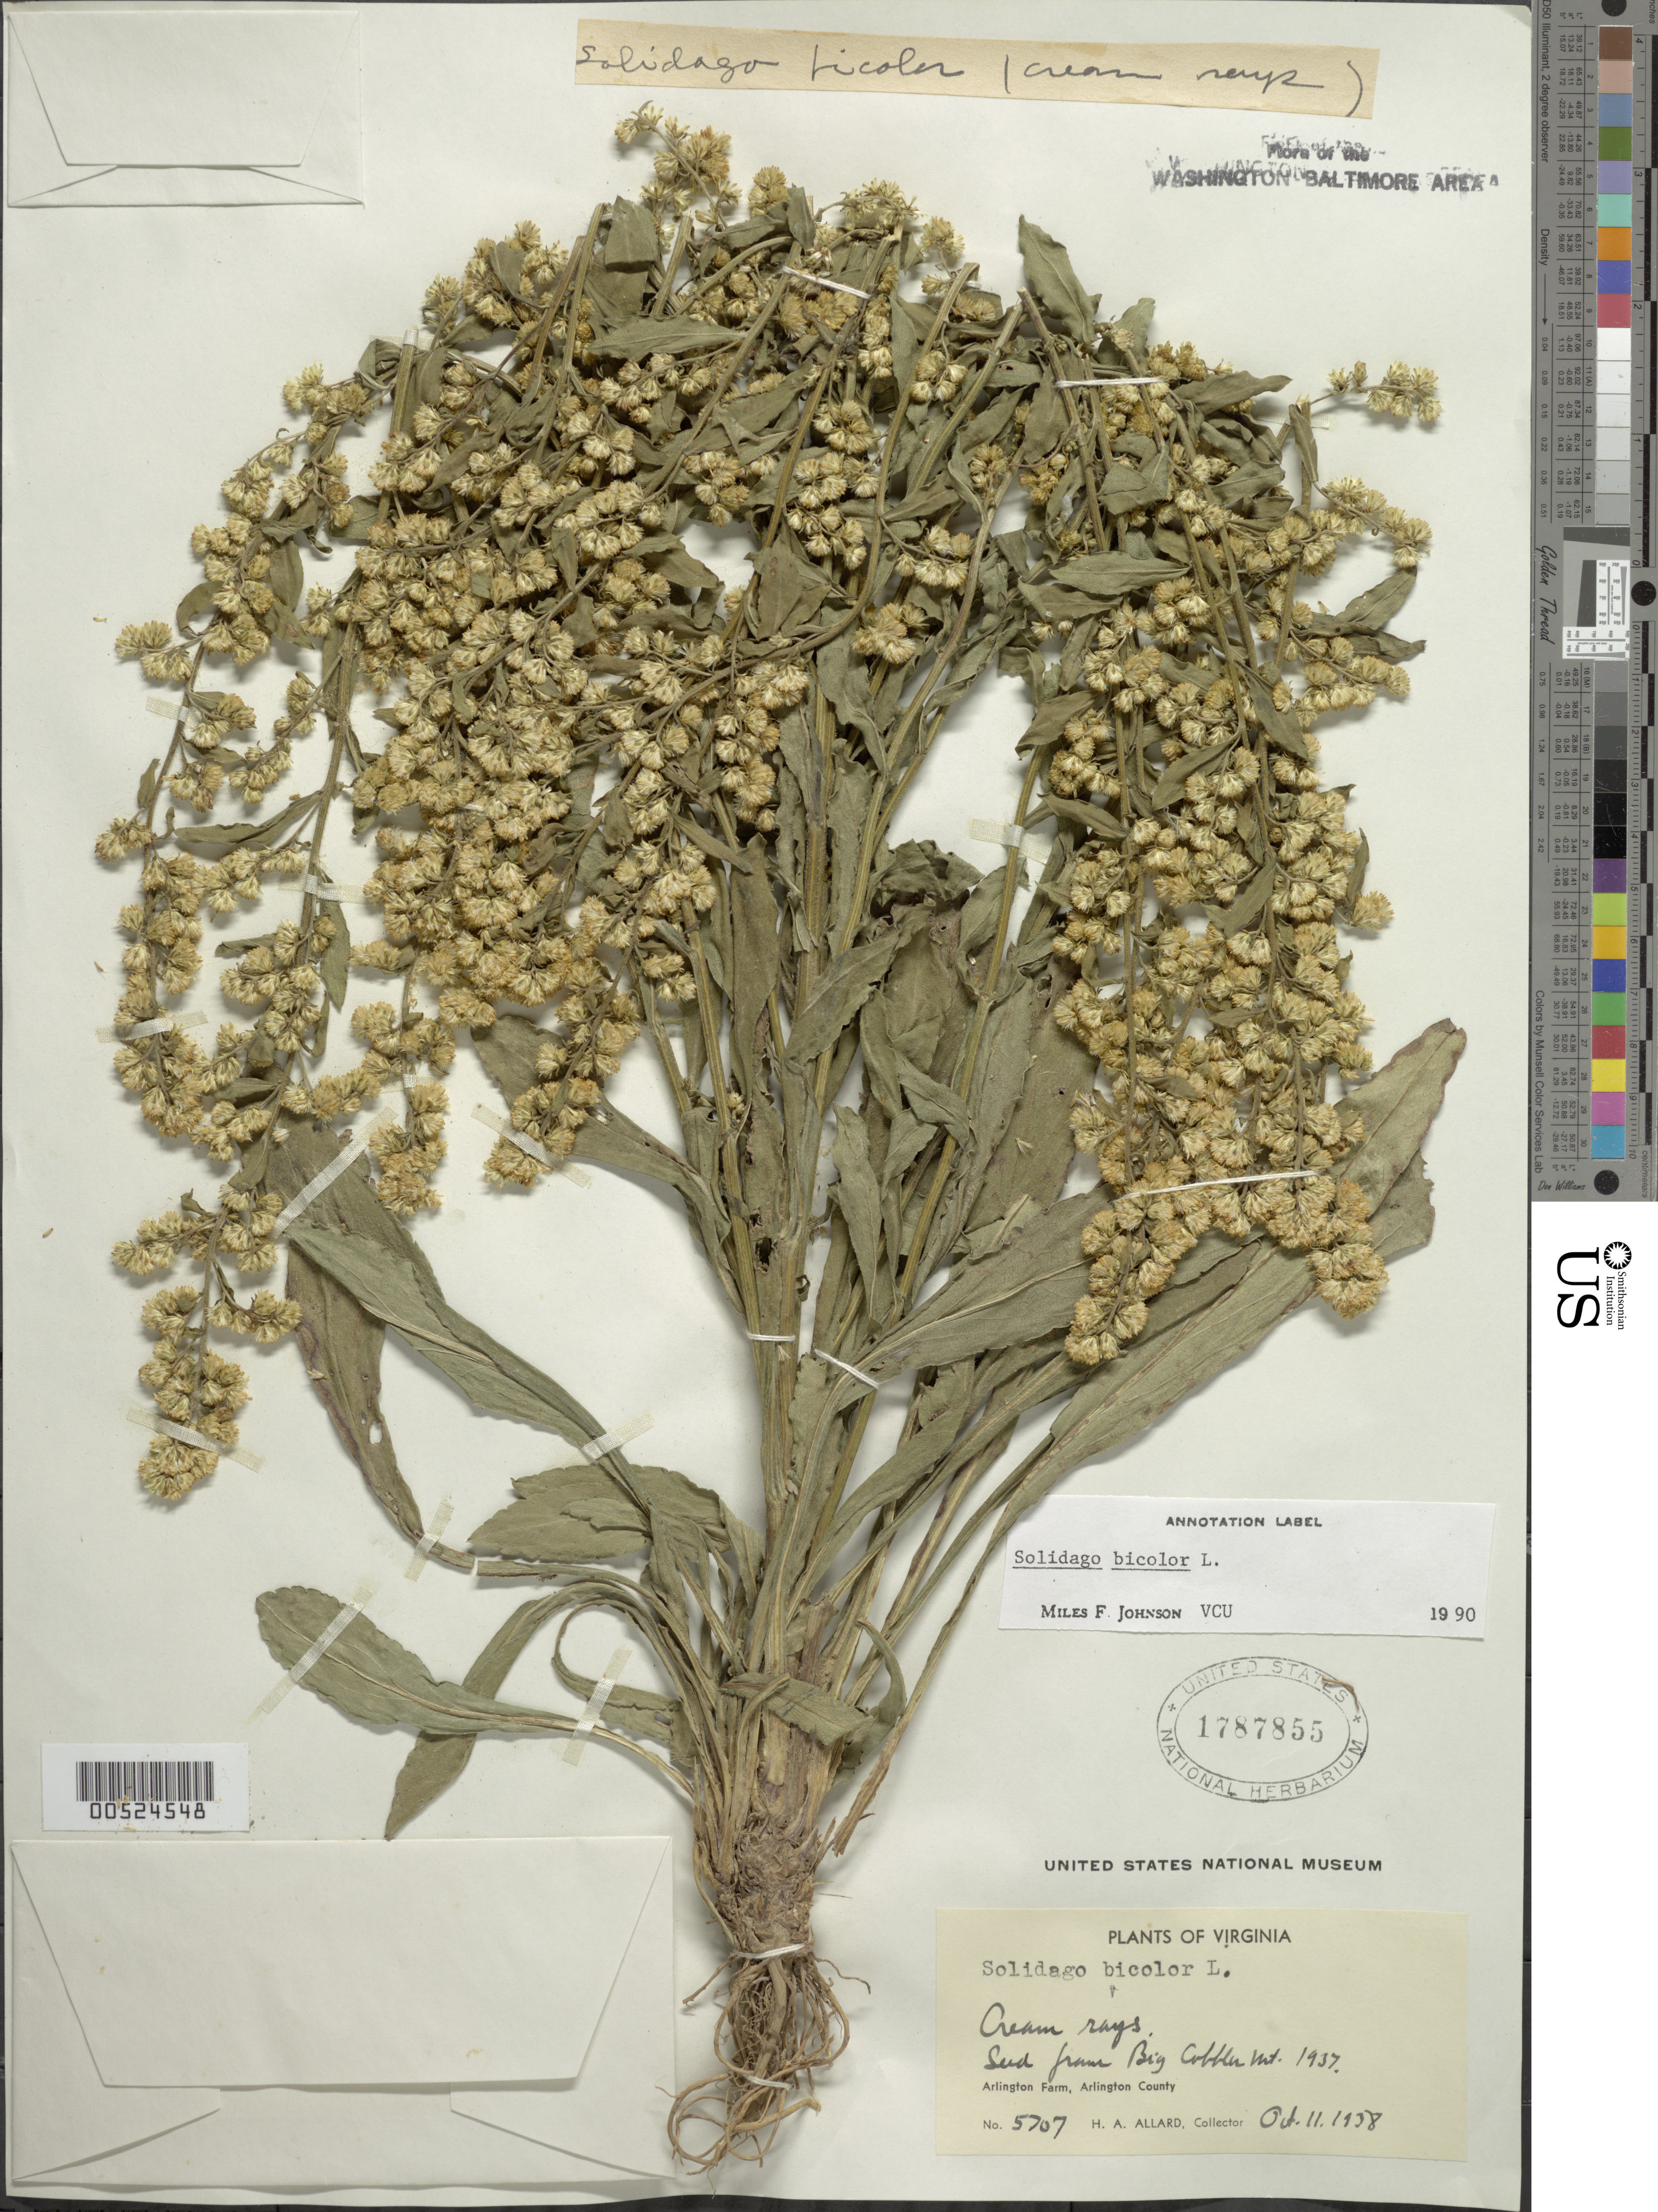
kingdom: Plantae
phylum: Tracheophyta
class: Magnoliopsida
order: Asterales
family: Asteraceae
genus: Solidago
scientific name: Solidago bicolor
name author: L.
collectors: H. A. Allard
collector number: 5707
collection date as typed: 11 Oct 1938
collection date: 1938-10-11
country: United States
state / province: Virginia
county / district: Arlington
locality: Arlington Farm, Big Cobbler Mt.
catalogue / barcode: US 1787855